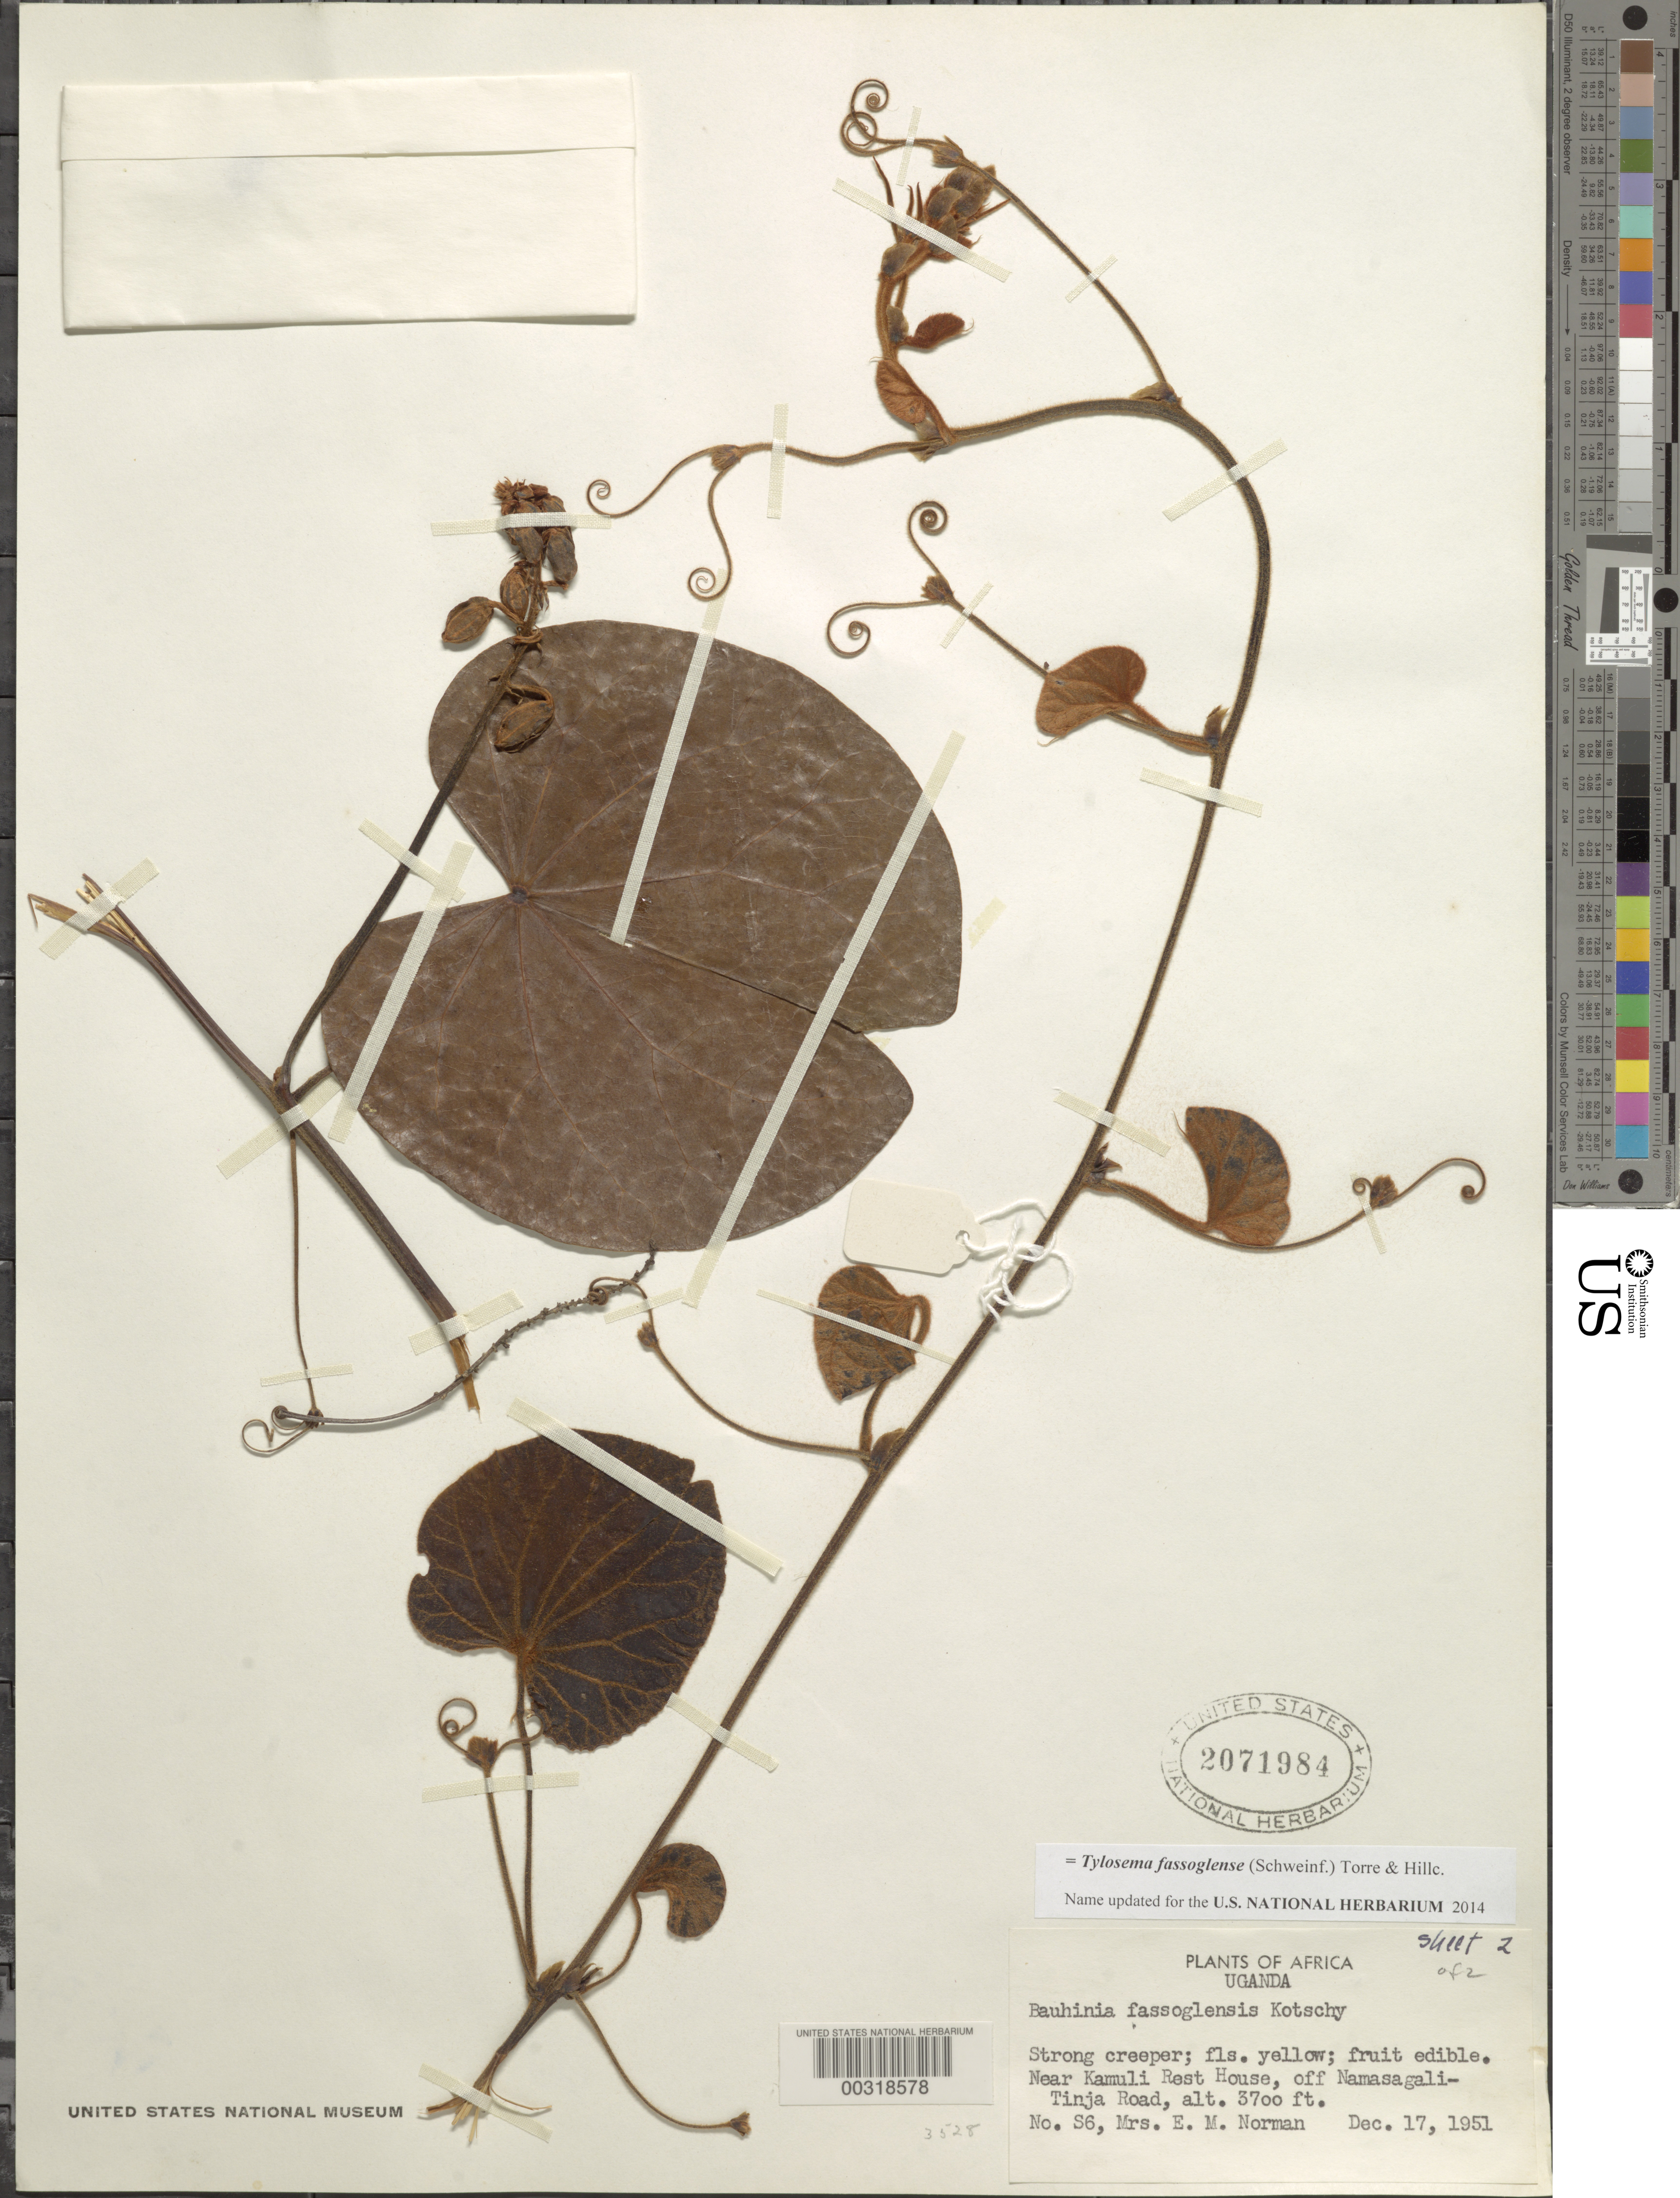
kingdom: Plantae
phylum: Tracheophyta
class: Magnoliopsida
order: Fabales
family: Fabaceae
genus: Tylosema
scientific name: Tylosema fassoglense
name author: (Kotschy ex Schweinf.) Torre & Hillc.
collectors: E. Norman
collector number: S6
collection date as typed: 17 Dec 1951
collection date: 1951-12-17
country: Uganda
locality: Near kamuli, rest house off namasajali-jinja road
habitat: Secondary scrub on red clay soils and murram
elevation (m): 1128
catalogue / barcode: US 2071984